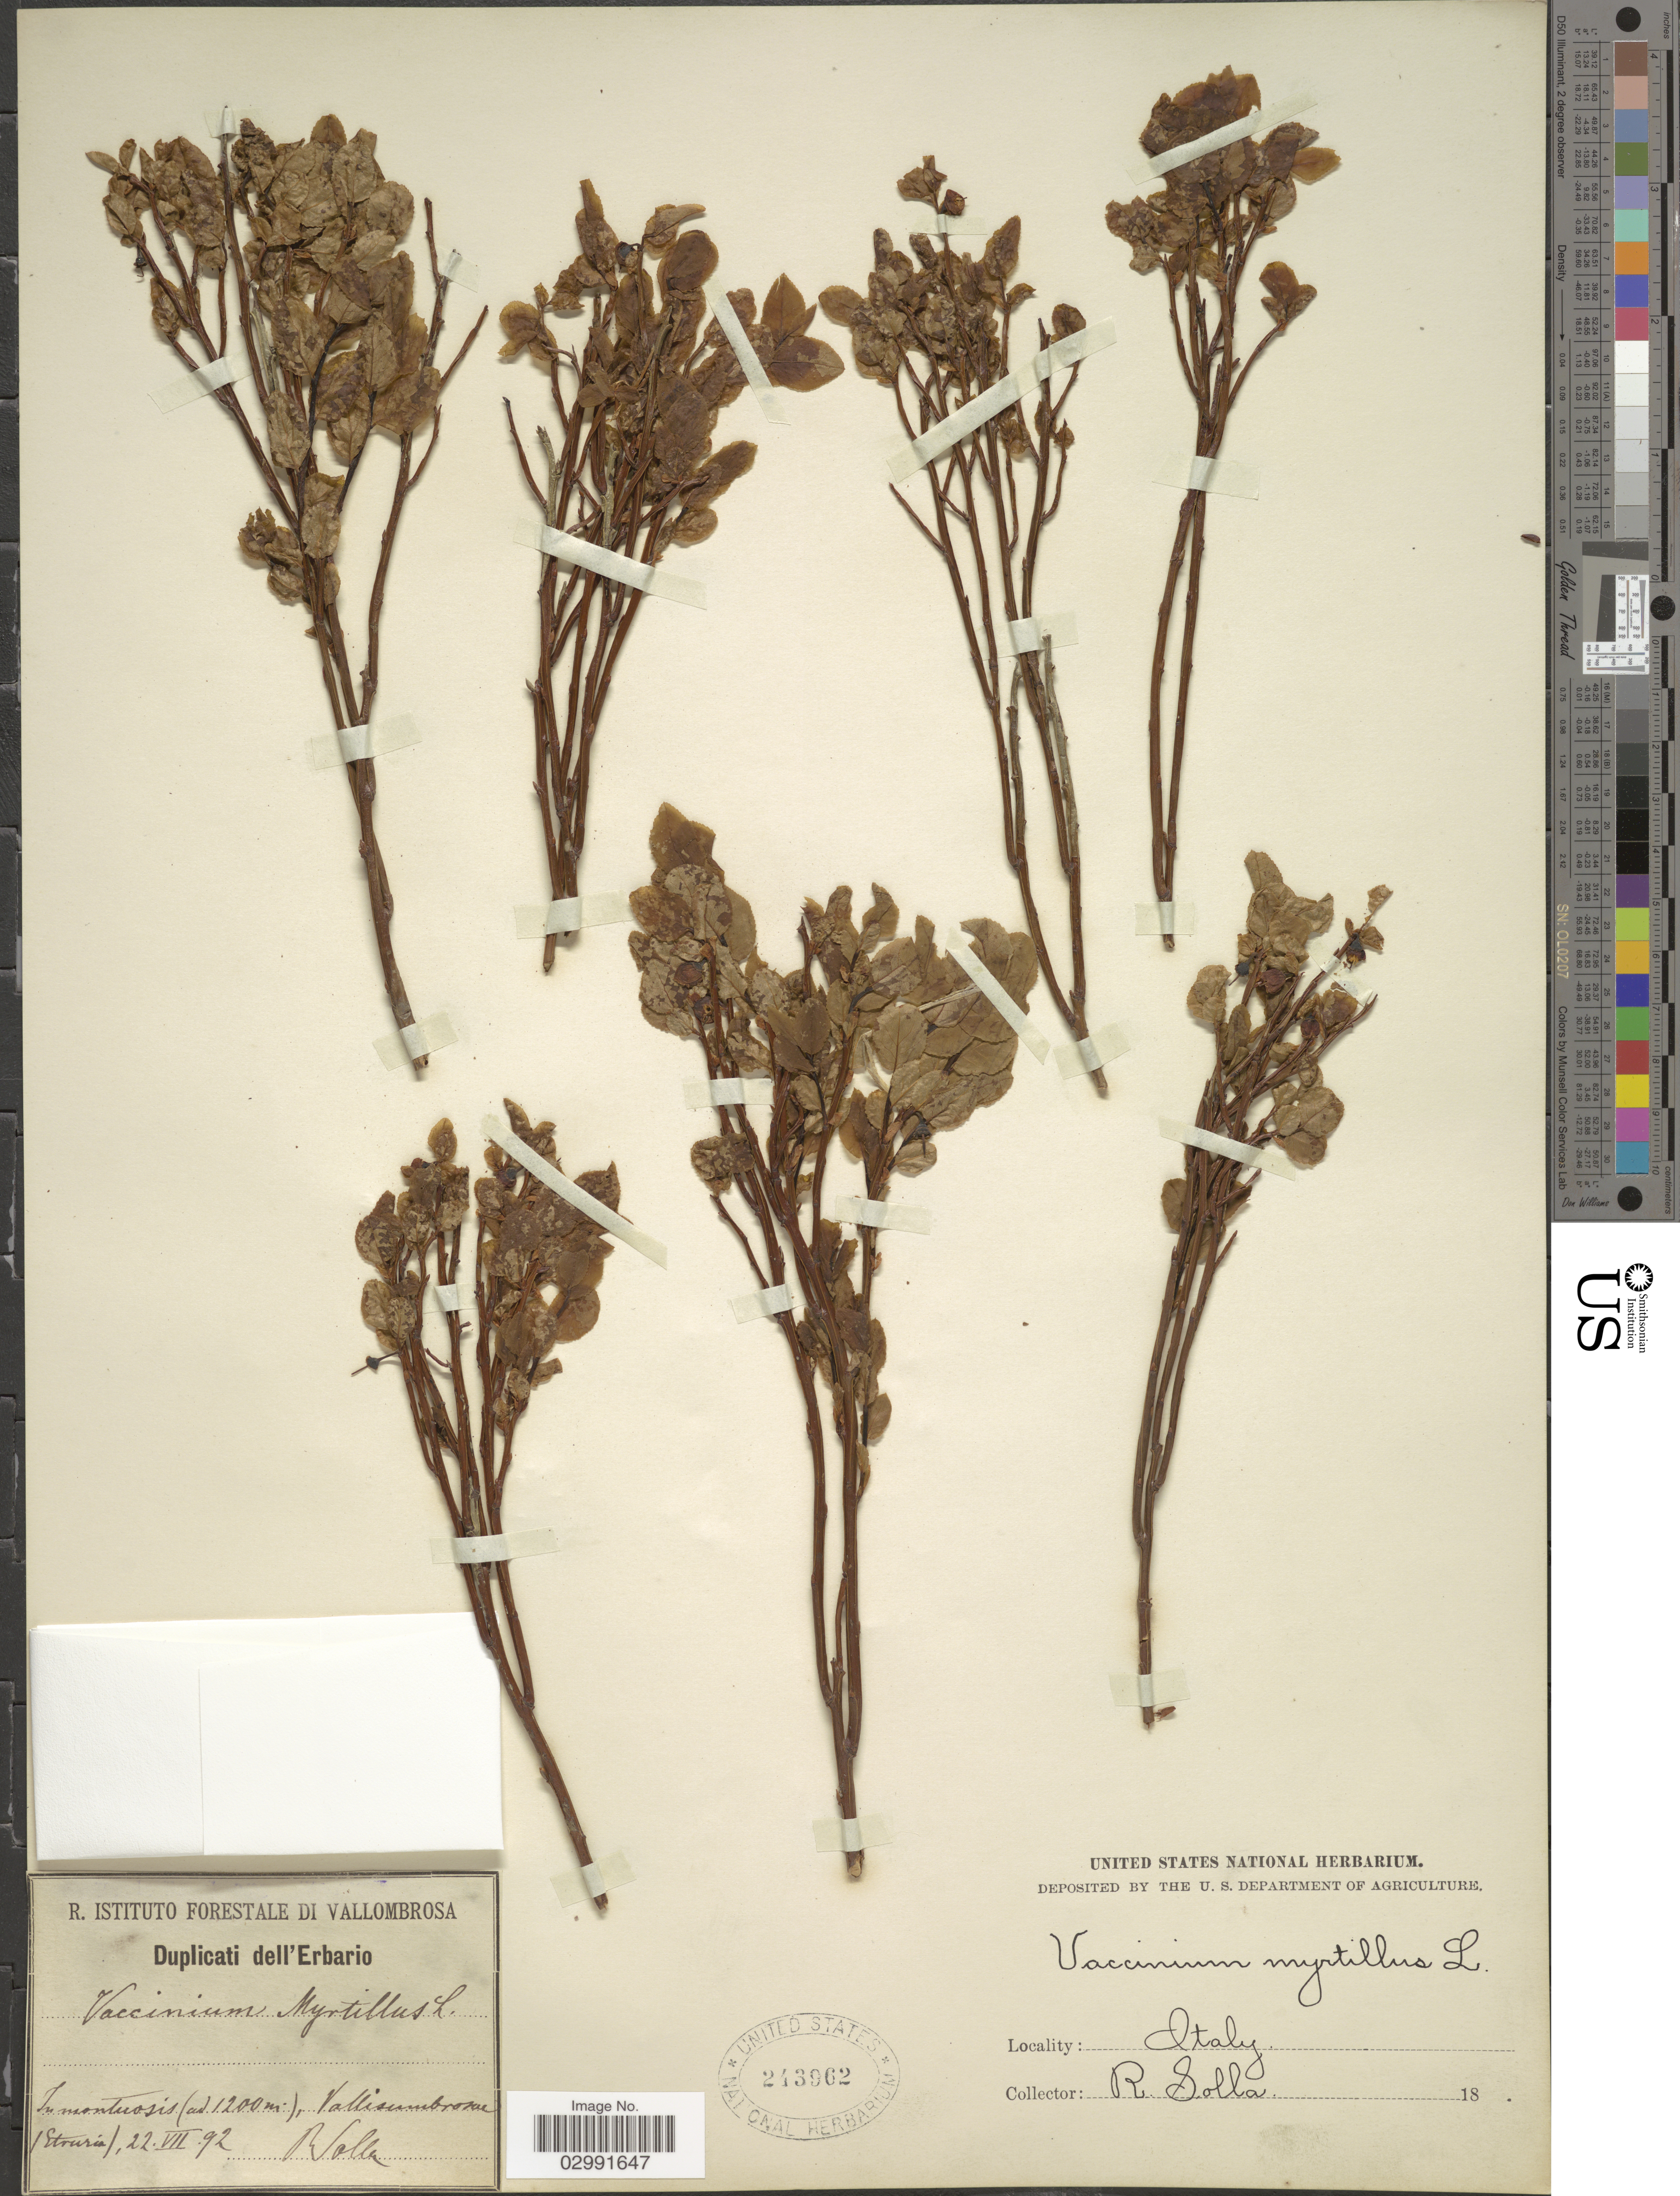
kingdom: Plantae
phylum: Tracheophyta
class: Magnoliopsida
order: Ericales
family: Ericaceae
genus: Vaccinium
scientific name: Vaccinium myrtillus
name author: L.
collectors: R. Solla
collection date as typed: Transcribed d/m/y: 22/7/92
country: Italy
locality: In montosis, Vallisumbrosae (Etruria).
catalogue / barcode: US 243962